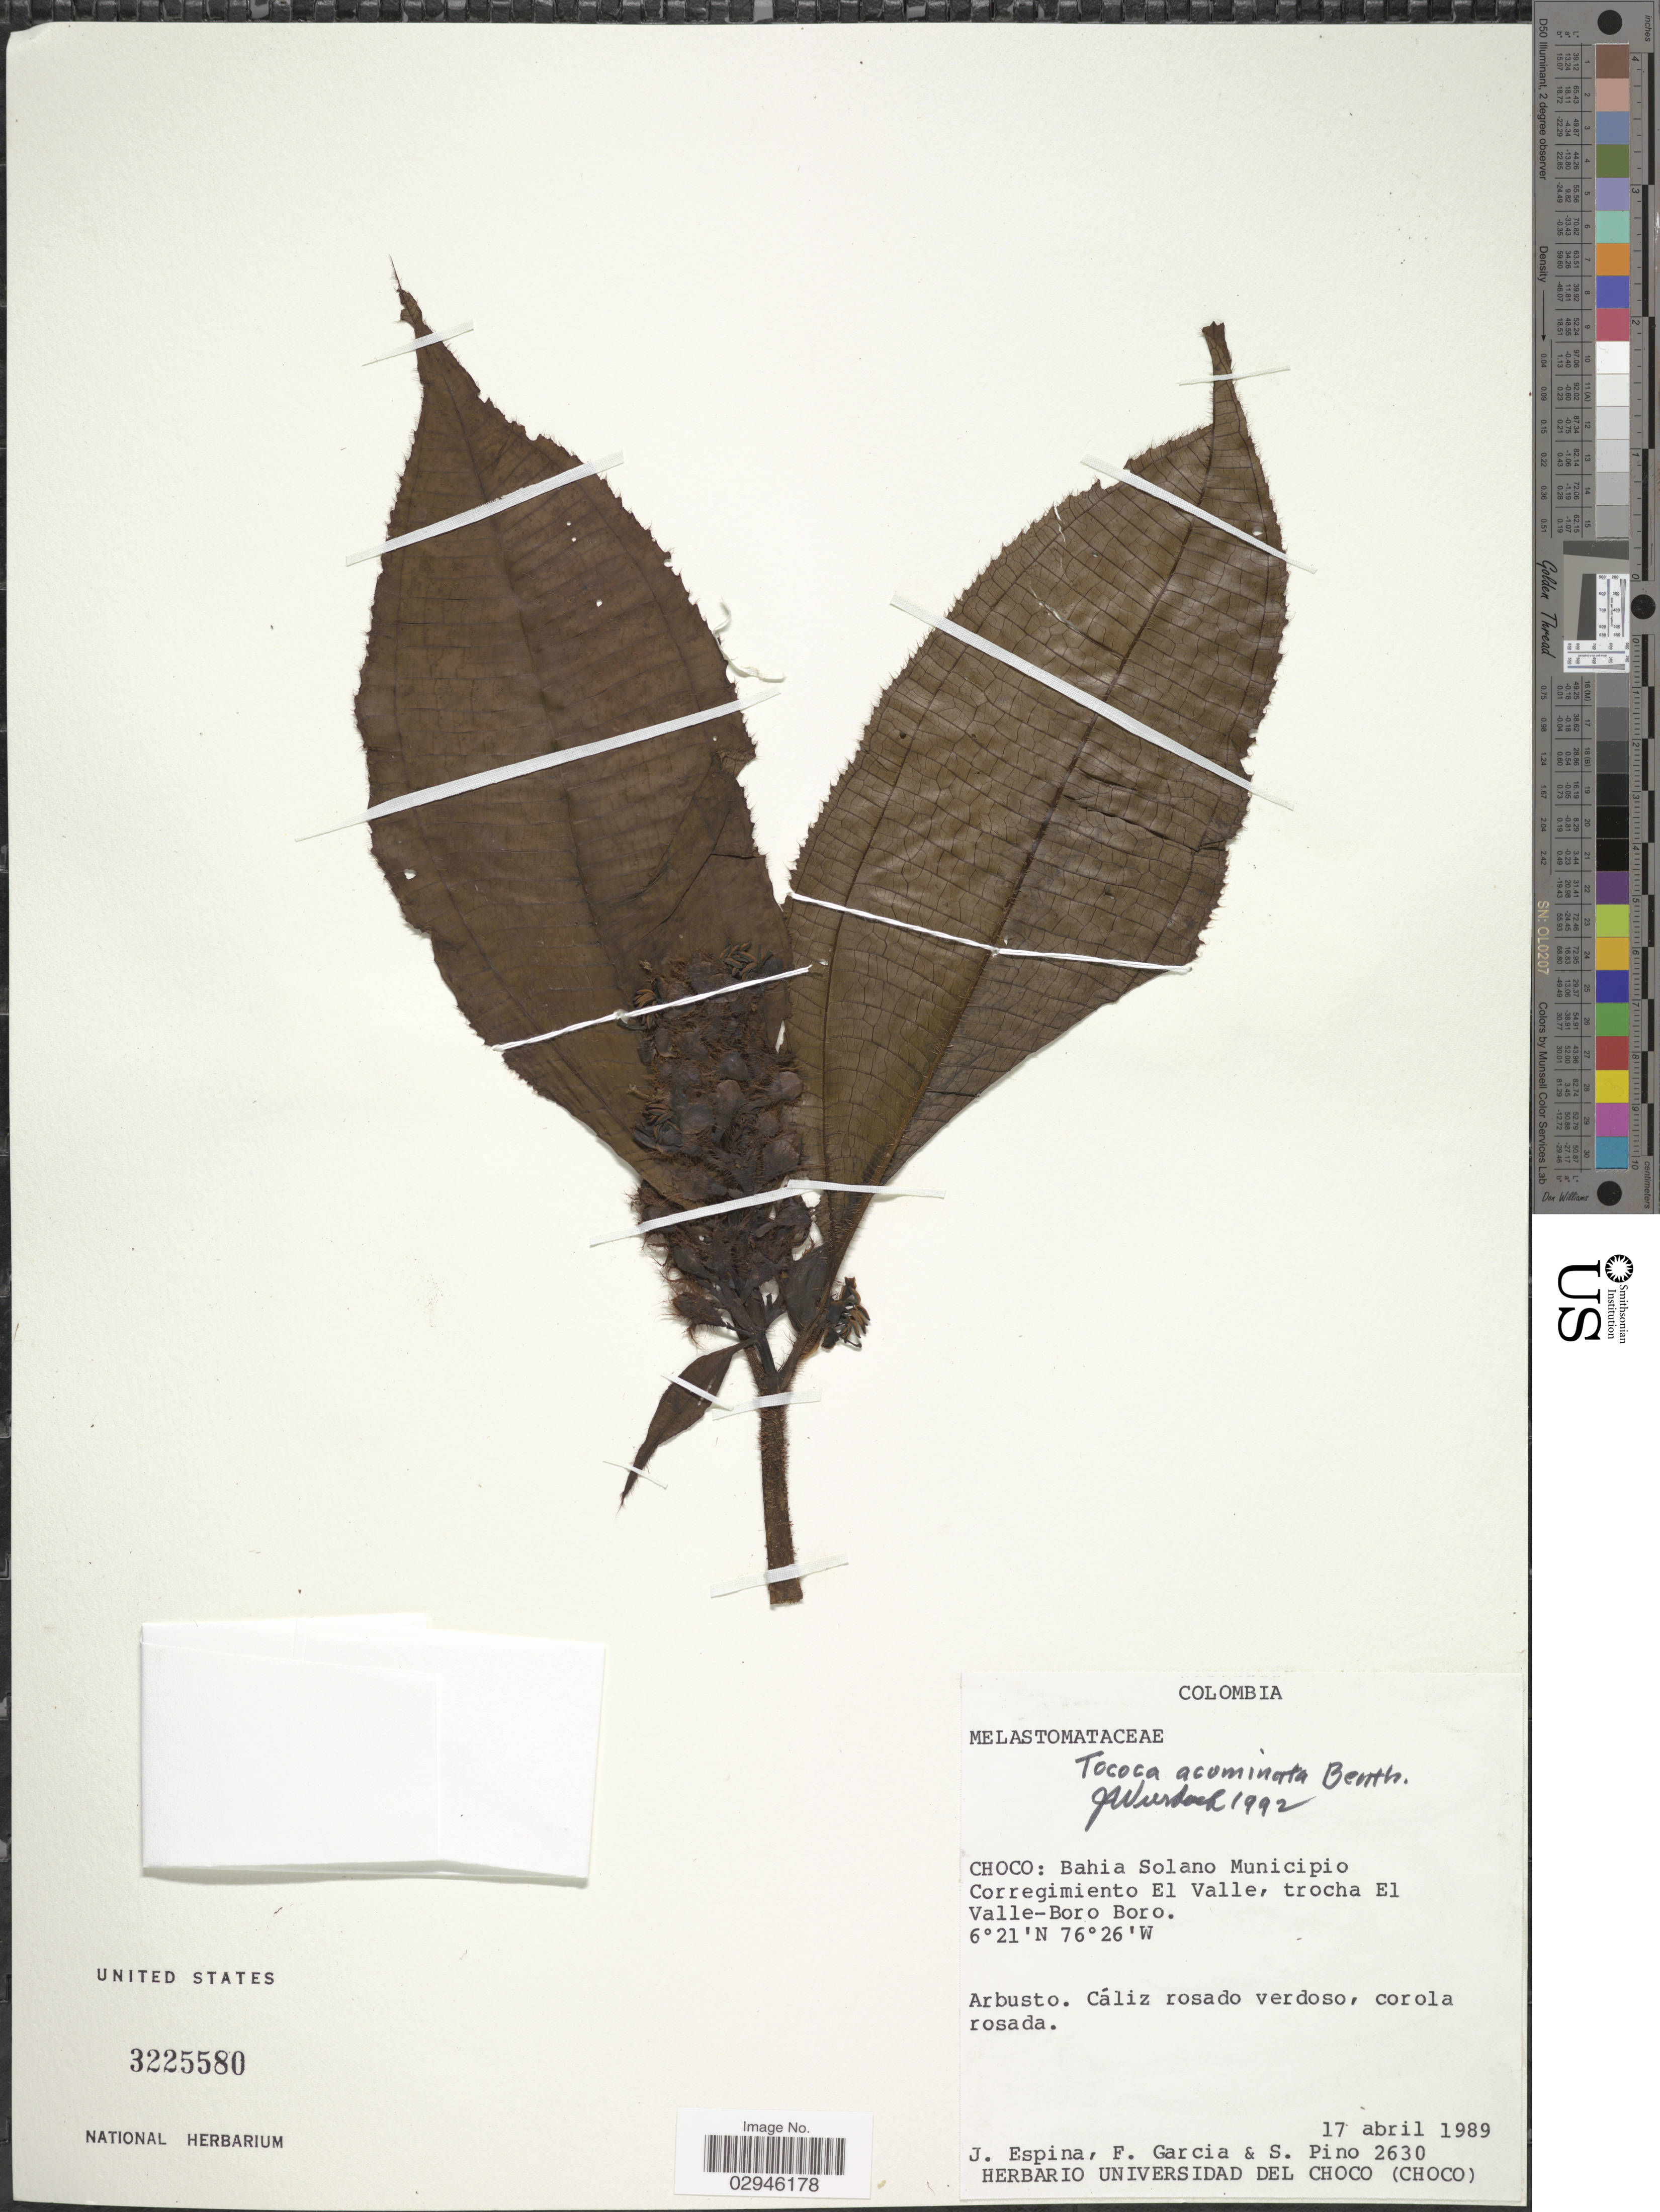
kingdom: Plantae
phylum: Tracheophyta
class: Magnoliopsida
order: Myrtales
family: Melastomataceae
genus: Tococa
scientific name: Tococa acuminata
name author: Benth.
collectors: J. Espina, F. Garcia & S. Pino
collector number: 2630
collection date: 1989-04-17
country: Colombia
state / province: Chocó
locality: Bahia Solano Municipio. Corregimiento El Valle, trocha El Valle-Boro Boro.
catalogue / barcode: US 3225580